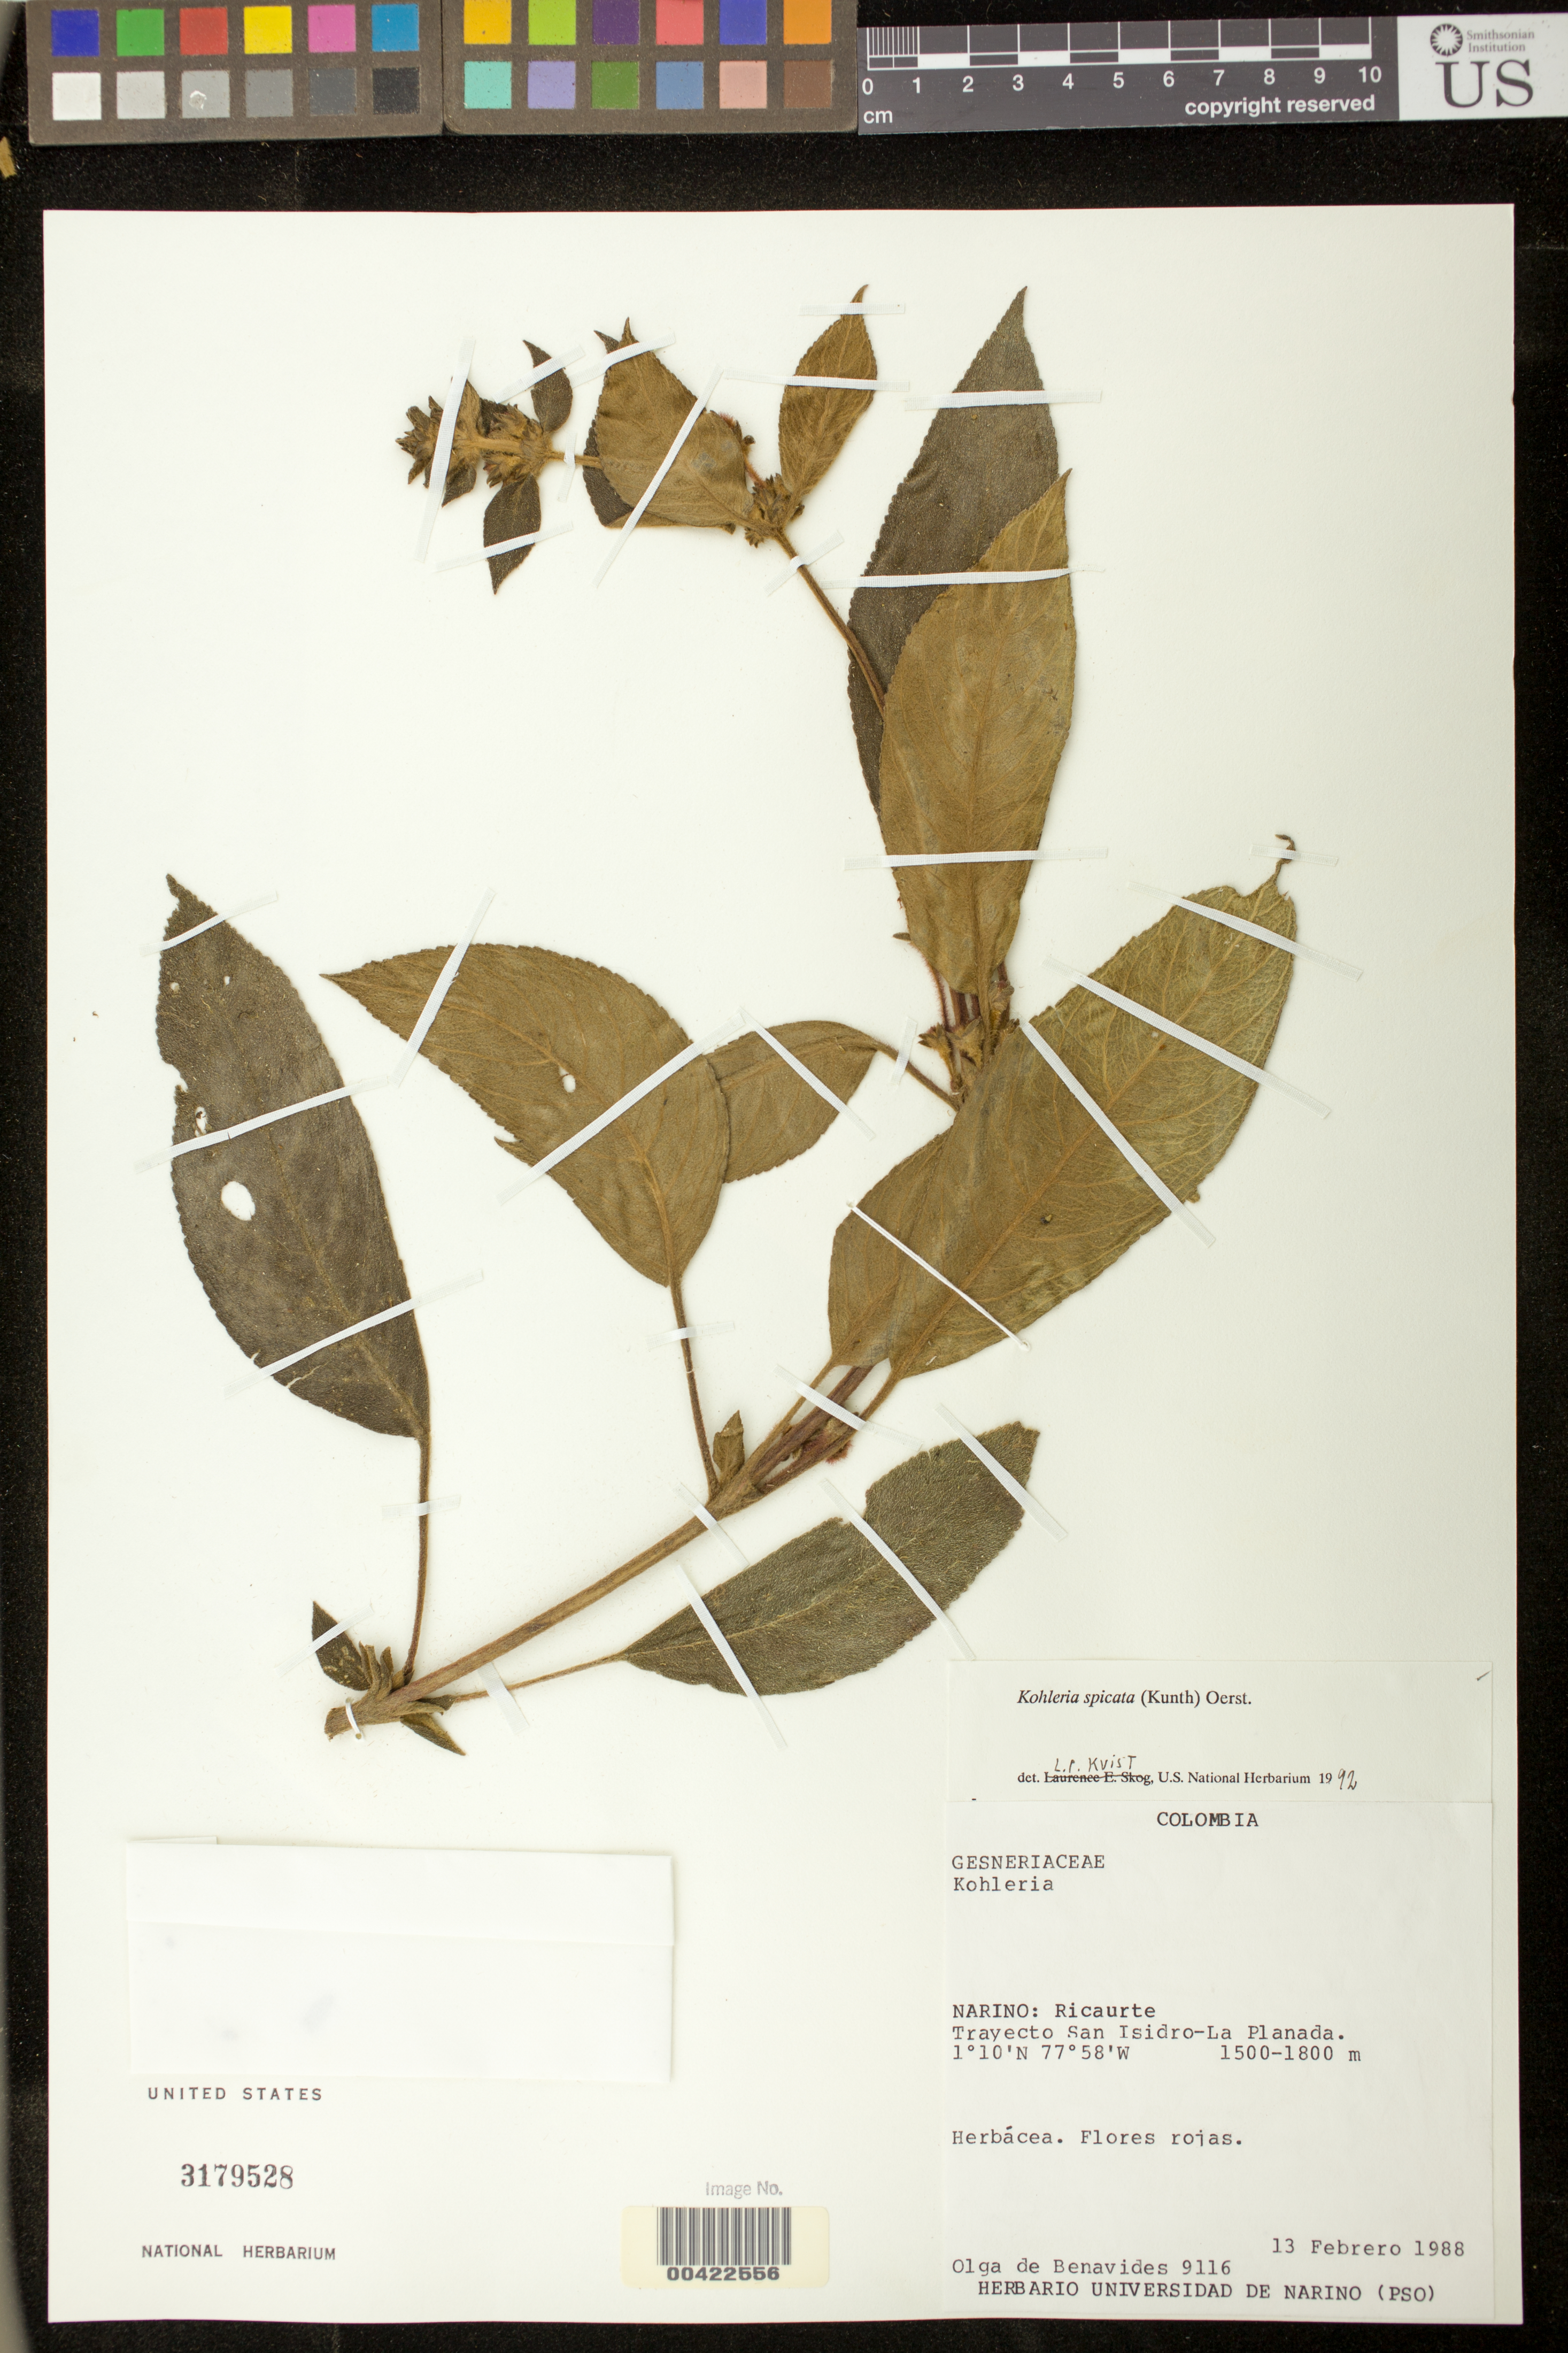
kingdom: Plantae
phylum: Tracheophyta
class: Magnoliopsida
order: Lamiales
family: Gesneriaceae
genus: Kohleria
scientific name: Kohleria spicata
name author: (Kunth) Oerst.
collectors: Olga S. de Benavides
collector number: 9116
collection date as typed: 13 Feb 1988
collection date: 1988-02-13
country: Colombia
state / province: Nariño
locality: Ricaurte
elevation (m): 1500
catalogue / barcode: US 3179528